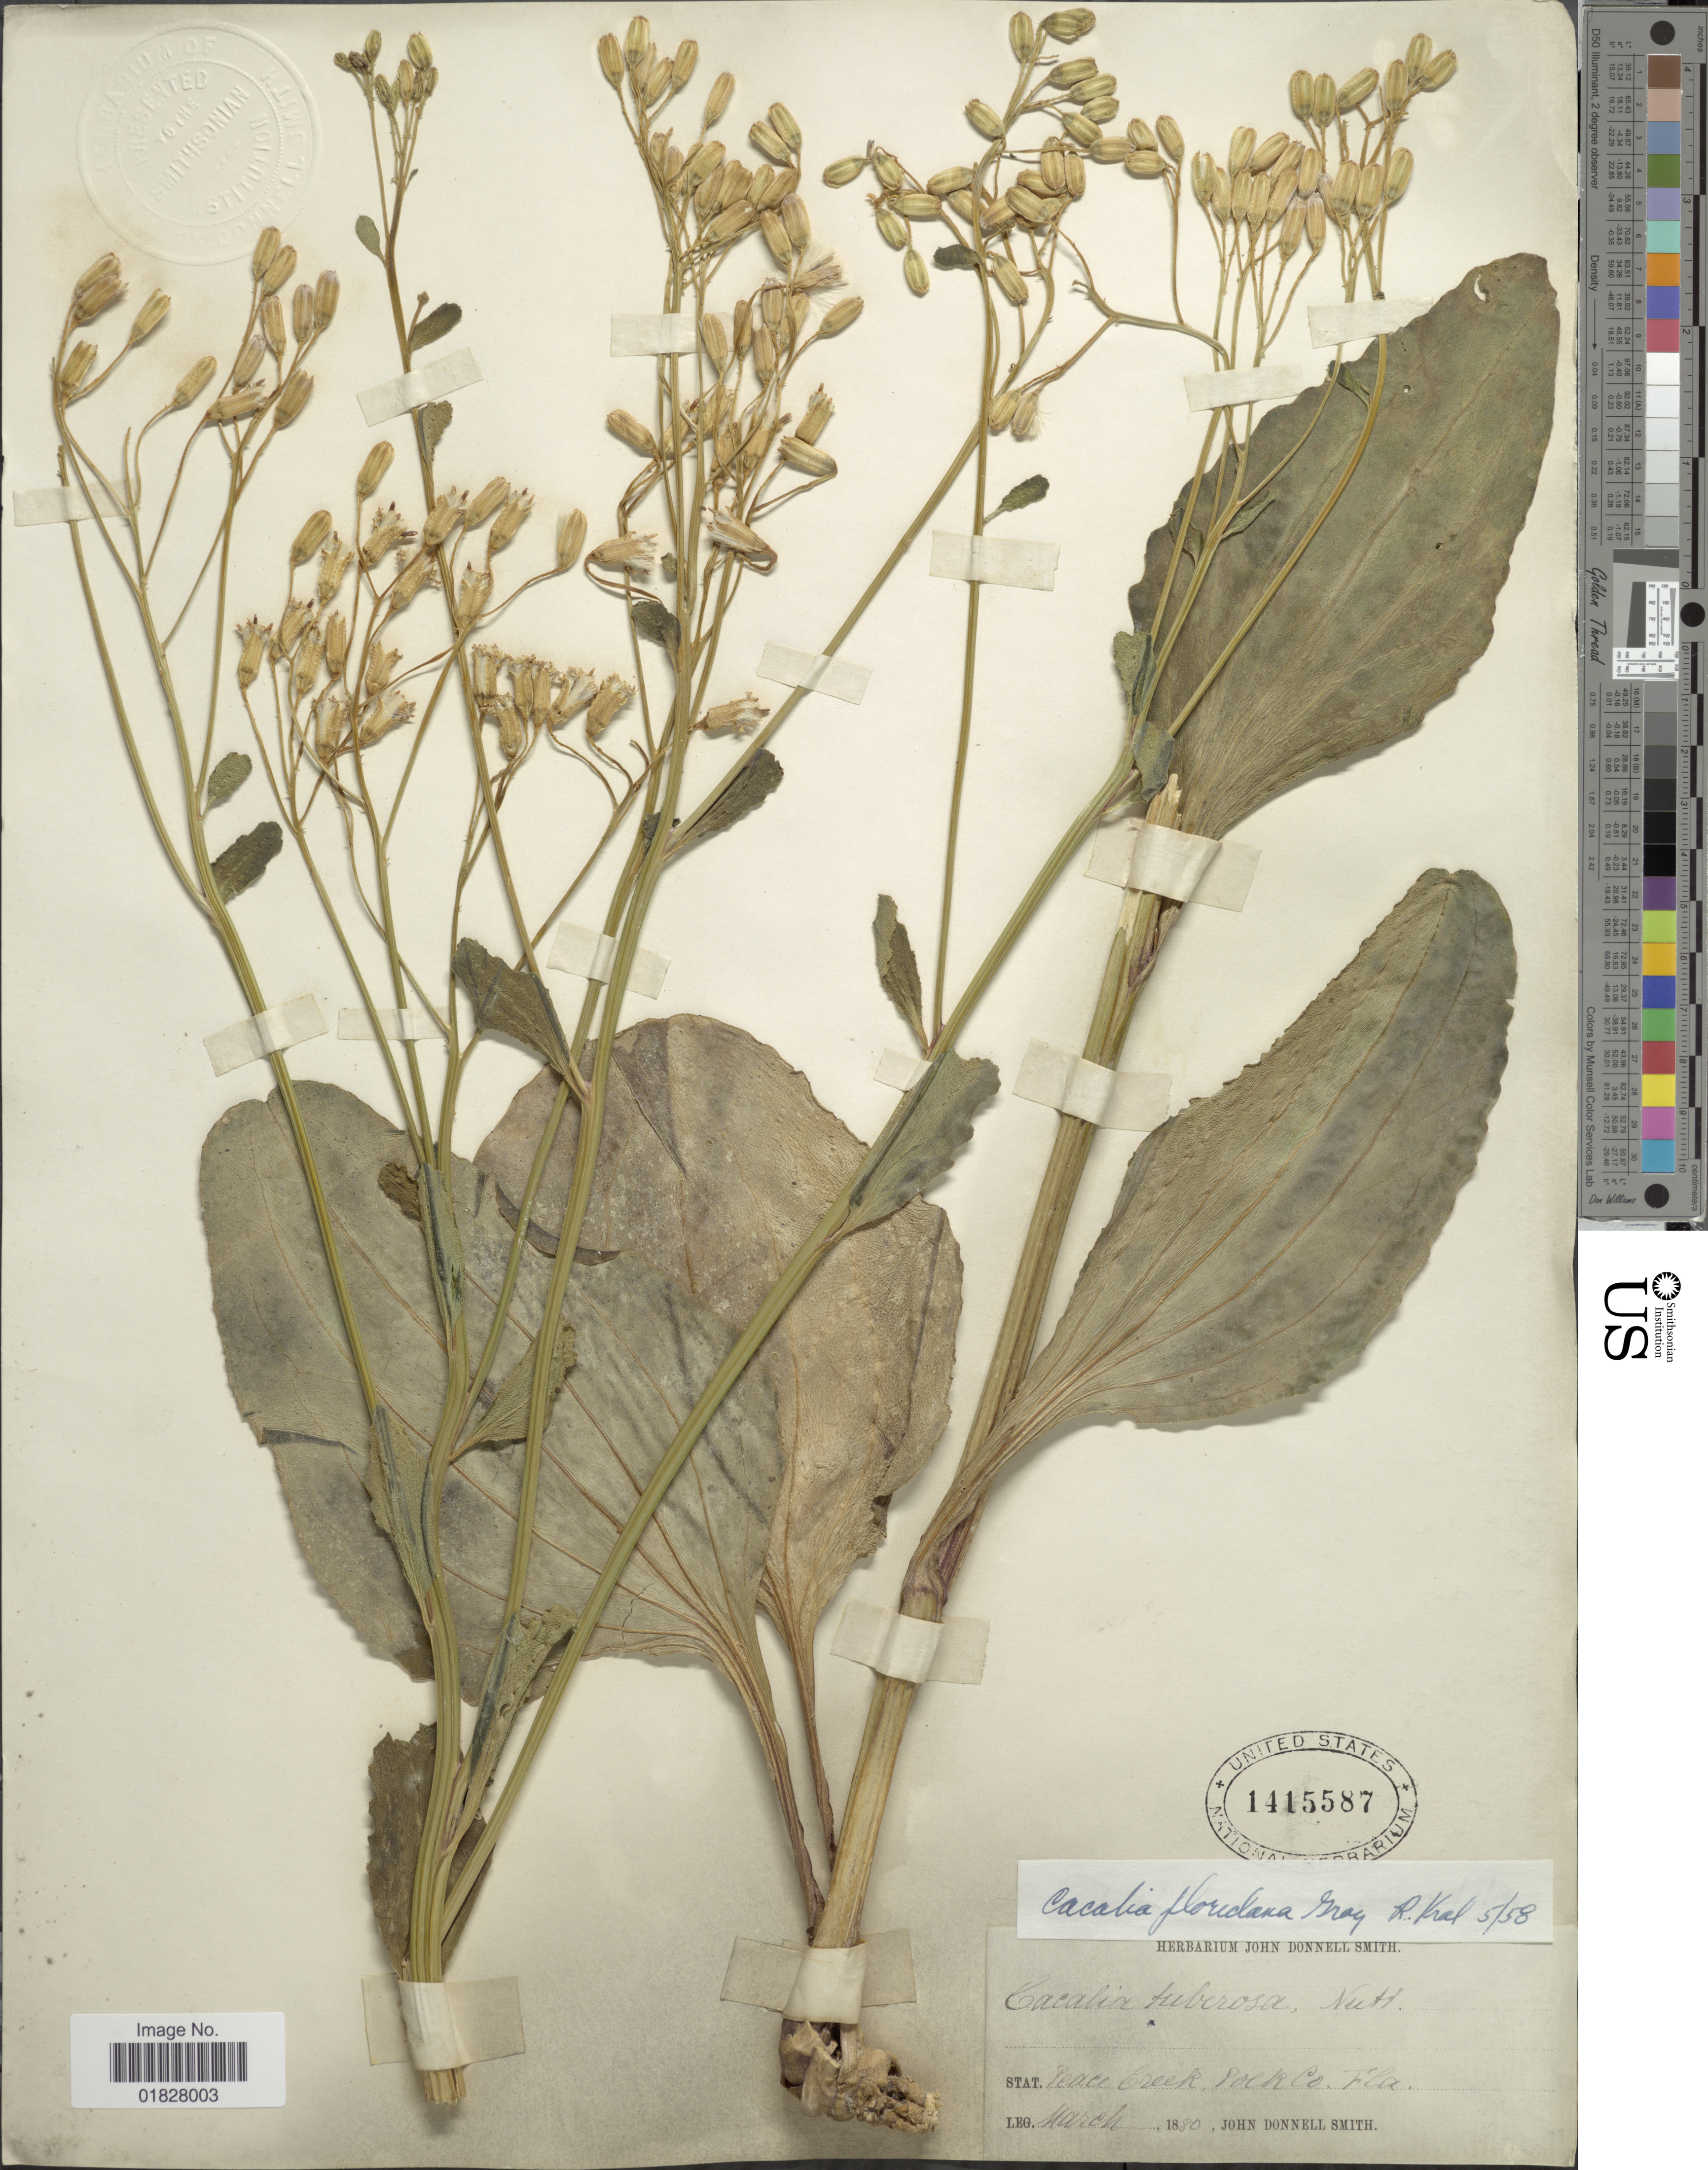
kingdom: Plantae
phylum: Tracheophyta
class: Magnoliopsida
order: Asterales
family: Asteraceae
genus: Arnoglossum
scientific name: Arnoglossum floridanum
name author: (A. Gray) H. Rob.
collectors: J. Donnell Smith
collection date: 1880-03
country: United States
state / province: Florida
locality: Peace Creek, Polk Co. Fla.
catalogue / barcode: US 1415587